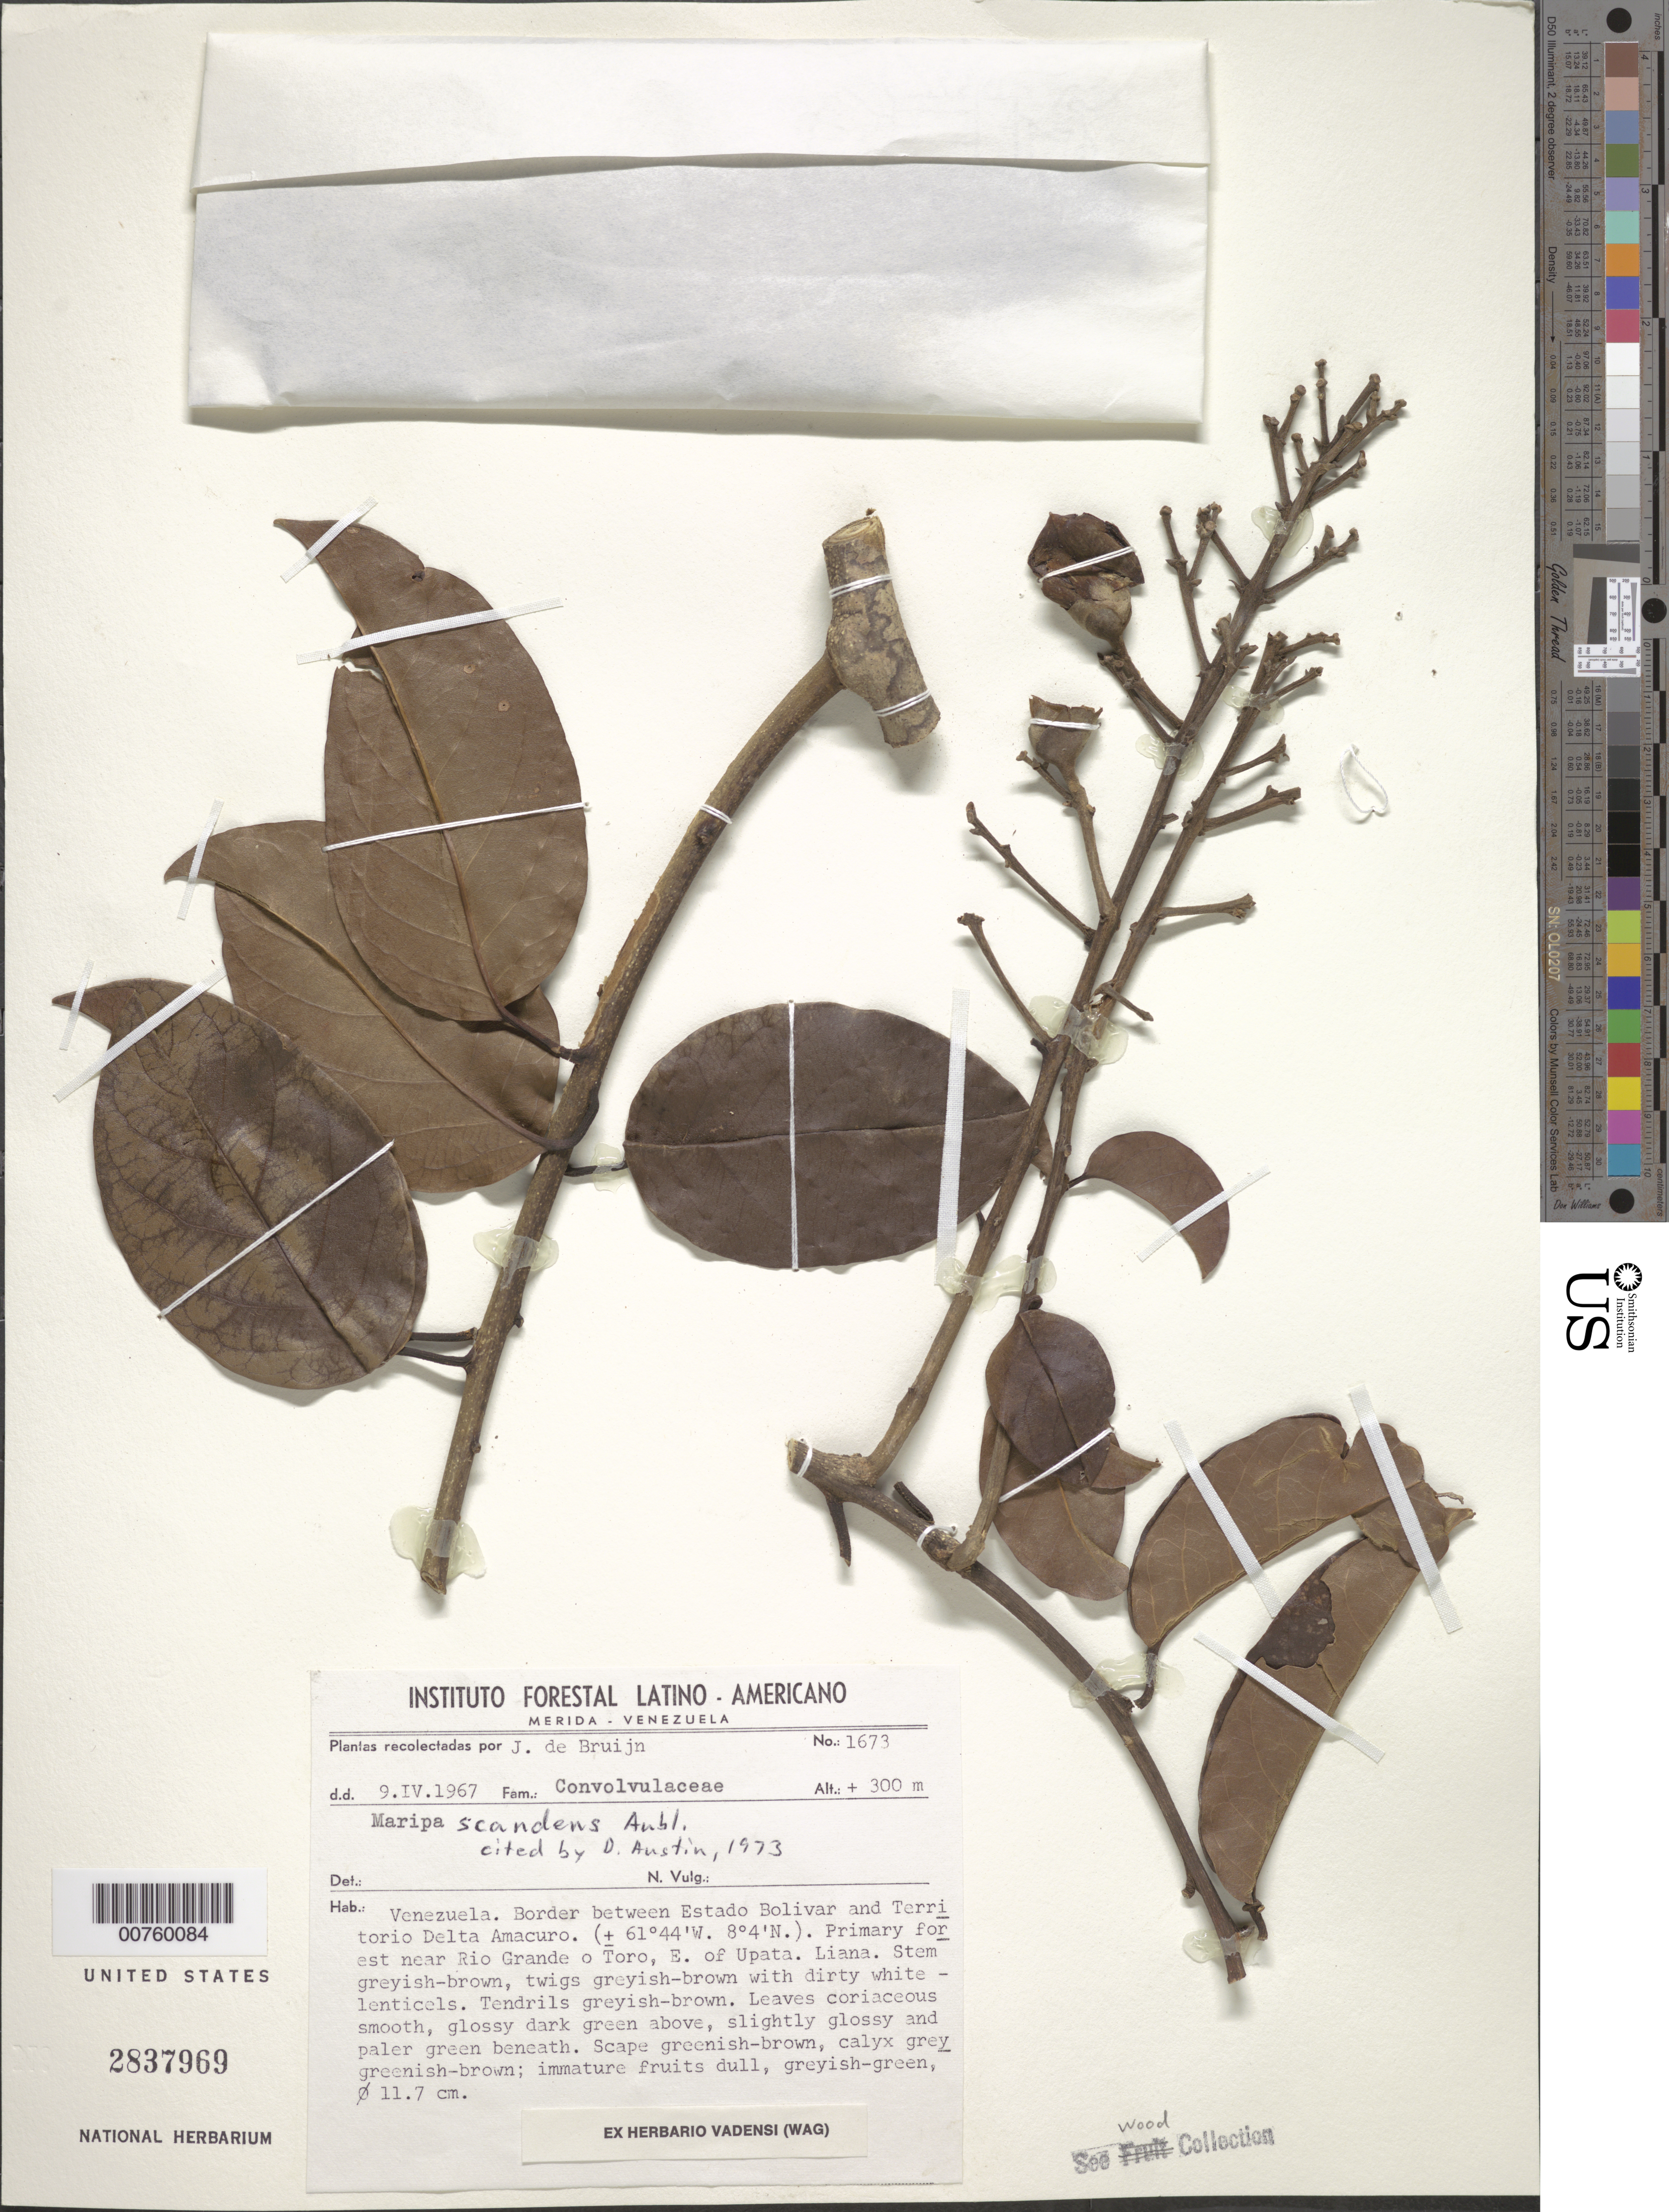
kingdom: Plantae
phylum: Tracheophyta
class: Magnoliopsida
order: Solanales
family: Convolvulaceae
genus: Maripa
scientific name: Maripa scandens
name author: Aubl.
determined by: Austin, D. F.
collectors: J. Bruijn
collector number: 1673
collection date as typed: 9-Apr-67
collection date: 1967-04-09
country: Venezuela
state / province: Bolívar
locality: Estado Bolívar and Territorío Delta Amacuro border, near Río Grande o Toro, E of Upata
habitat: Primary forest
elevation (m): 300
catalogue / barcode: US 2837969